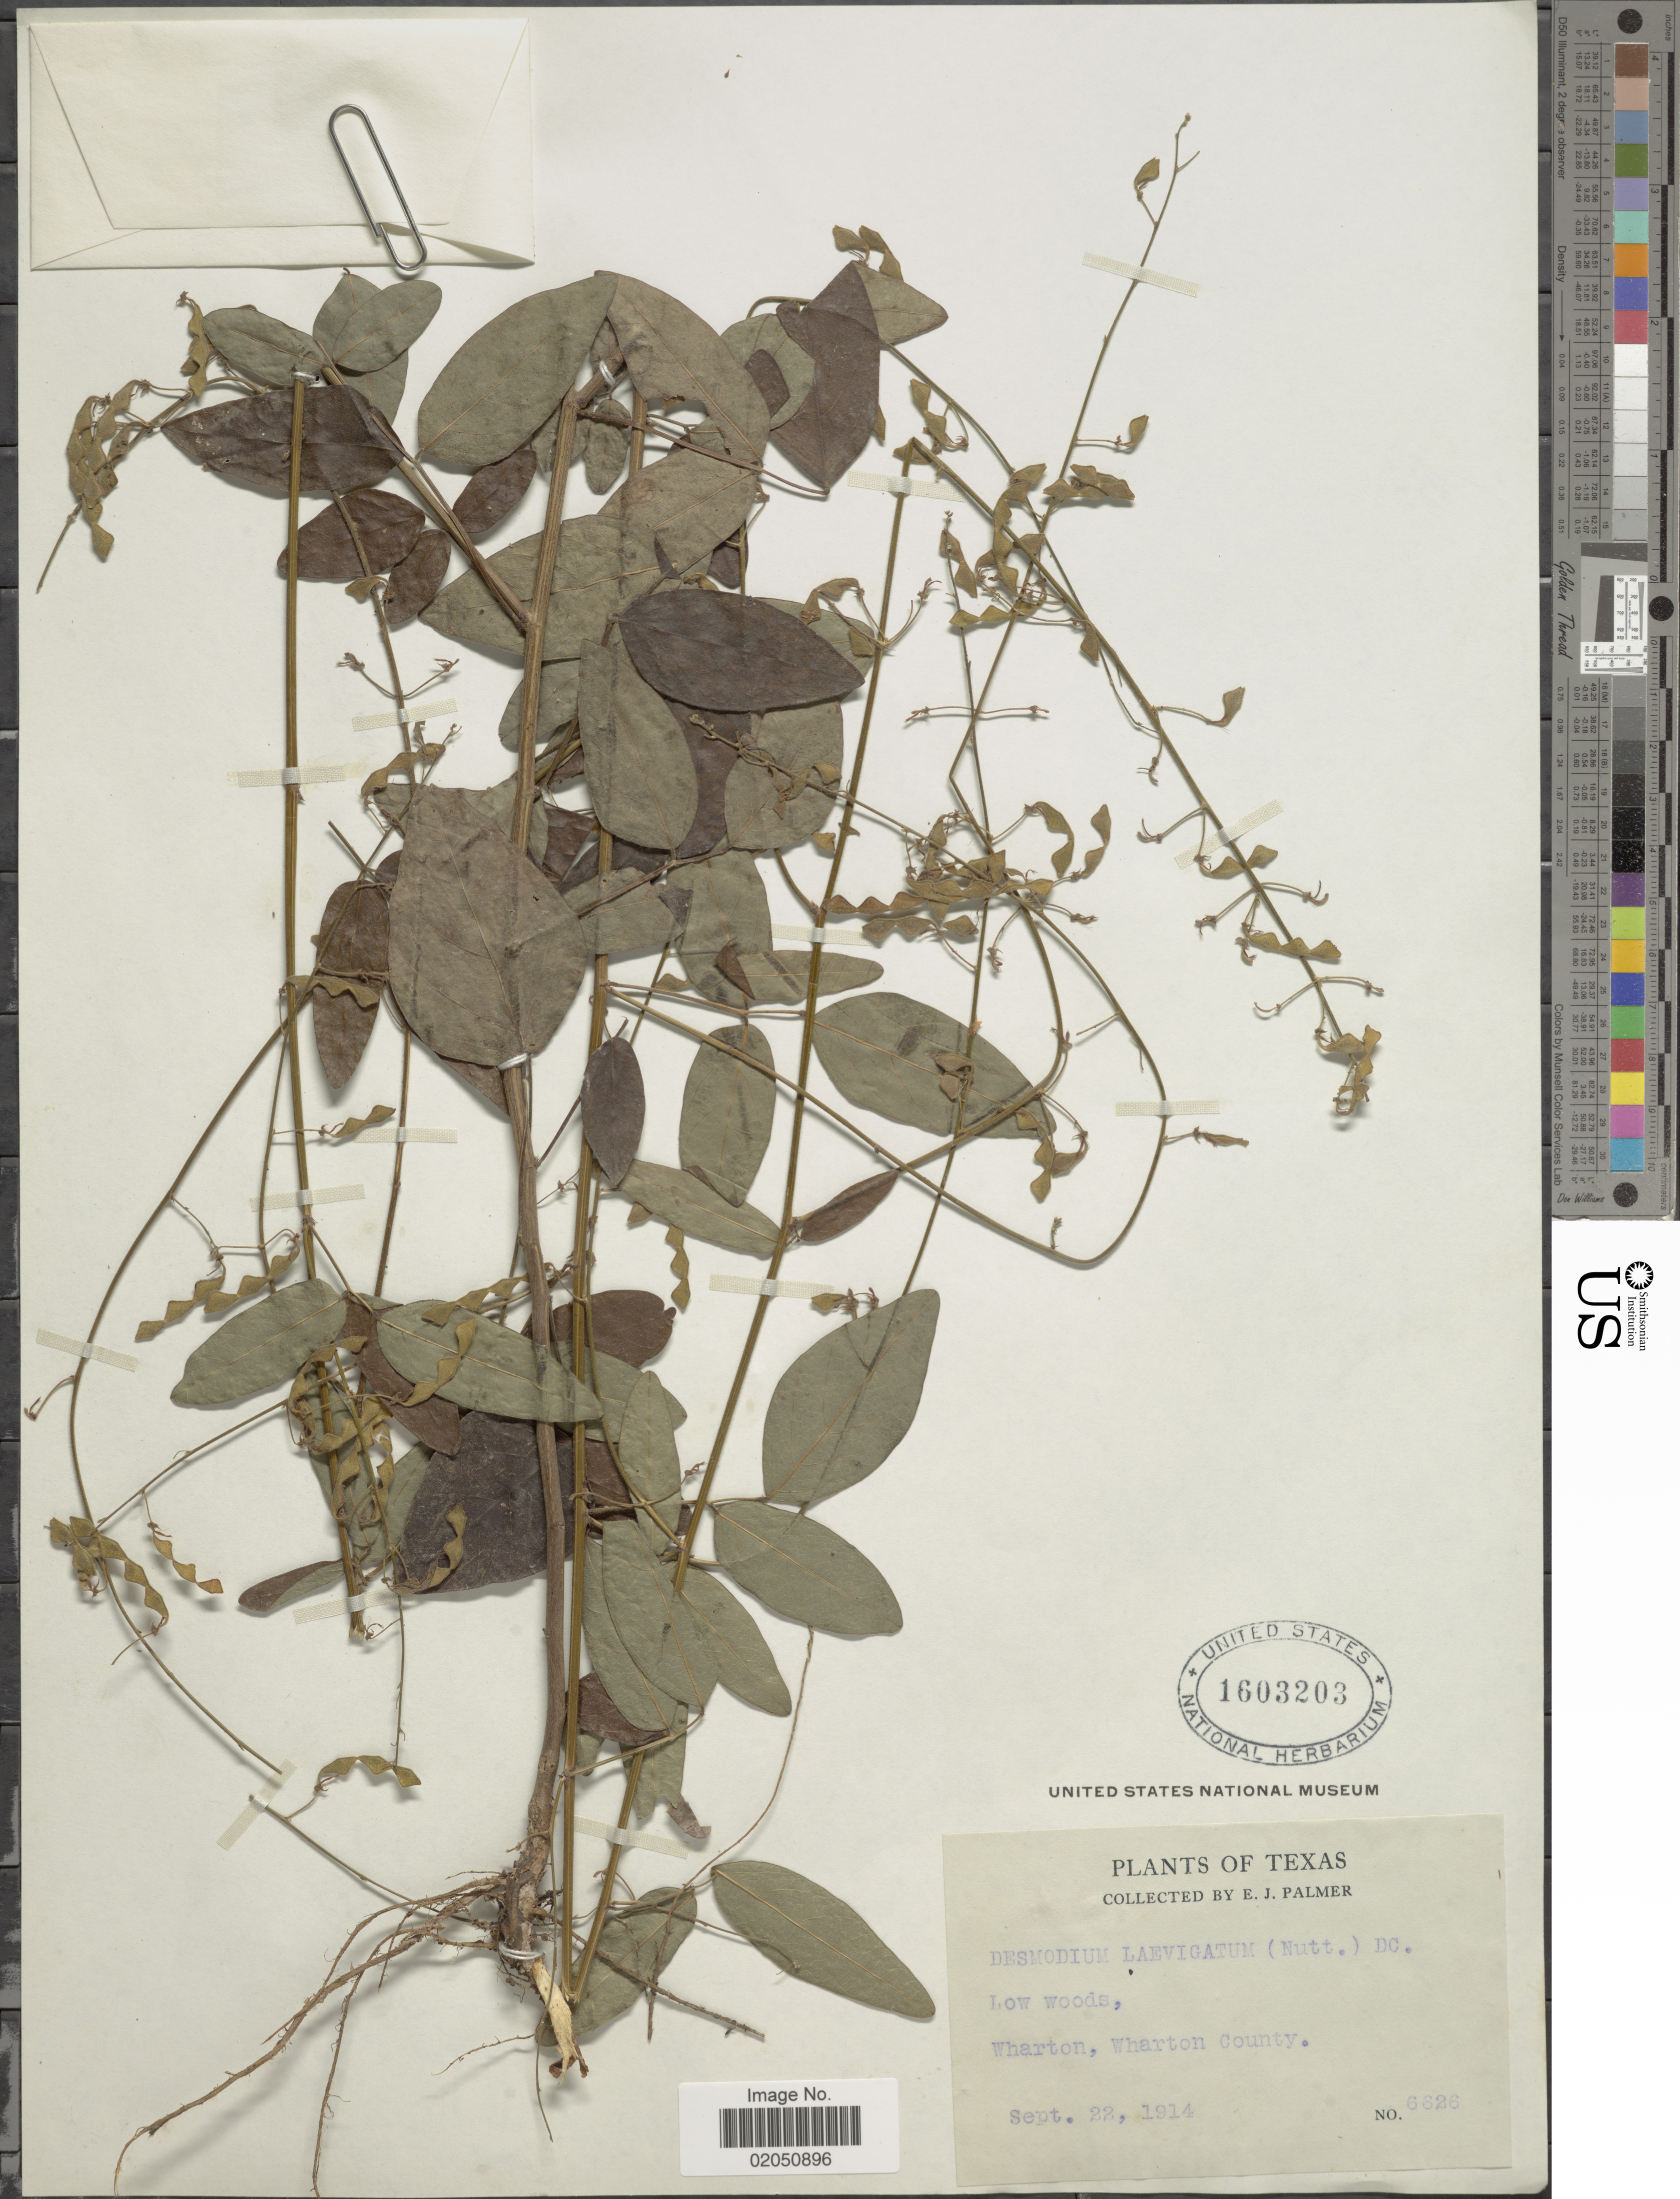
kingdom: Plantae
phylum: Tracheophyta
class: Magnoliopsida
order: Fabales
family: Fabaceae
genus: Desmodium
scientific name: Desmodium laevigatum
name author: (Nutt.) DC.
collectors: E. J. Palmer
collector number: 6626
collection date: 1914-09-22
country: United States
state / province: Texas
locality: Low woods, Wharton, Wharton County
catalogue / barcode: US 1603203